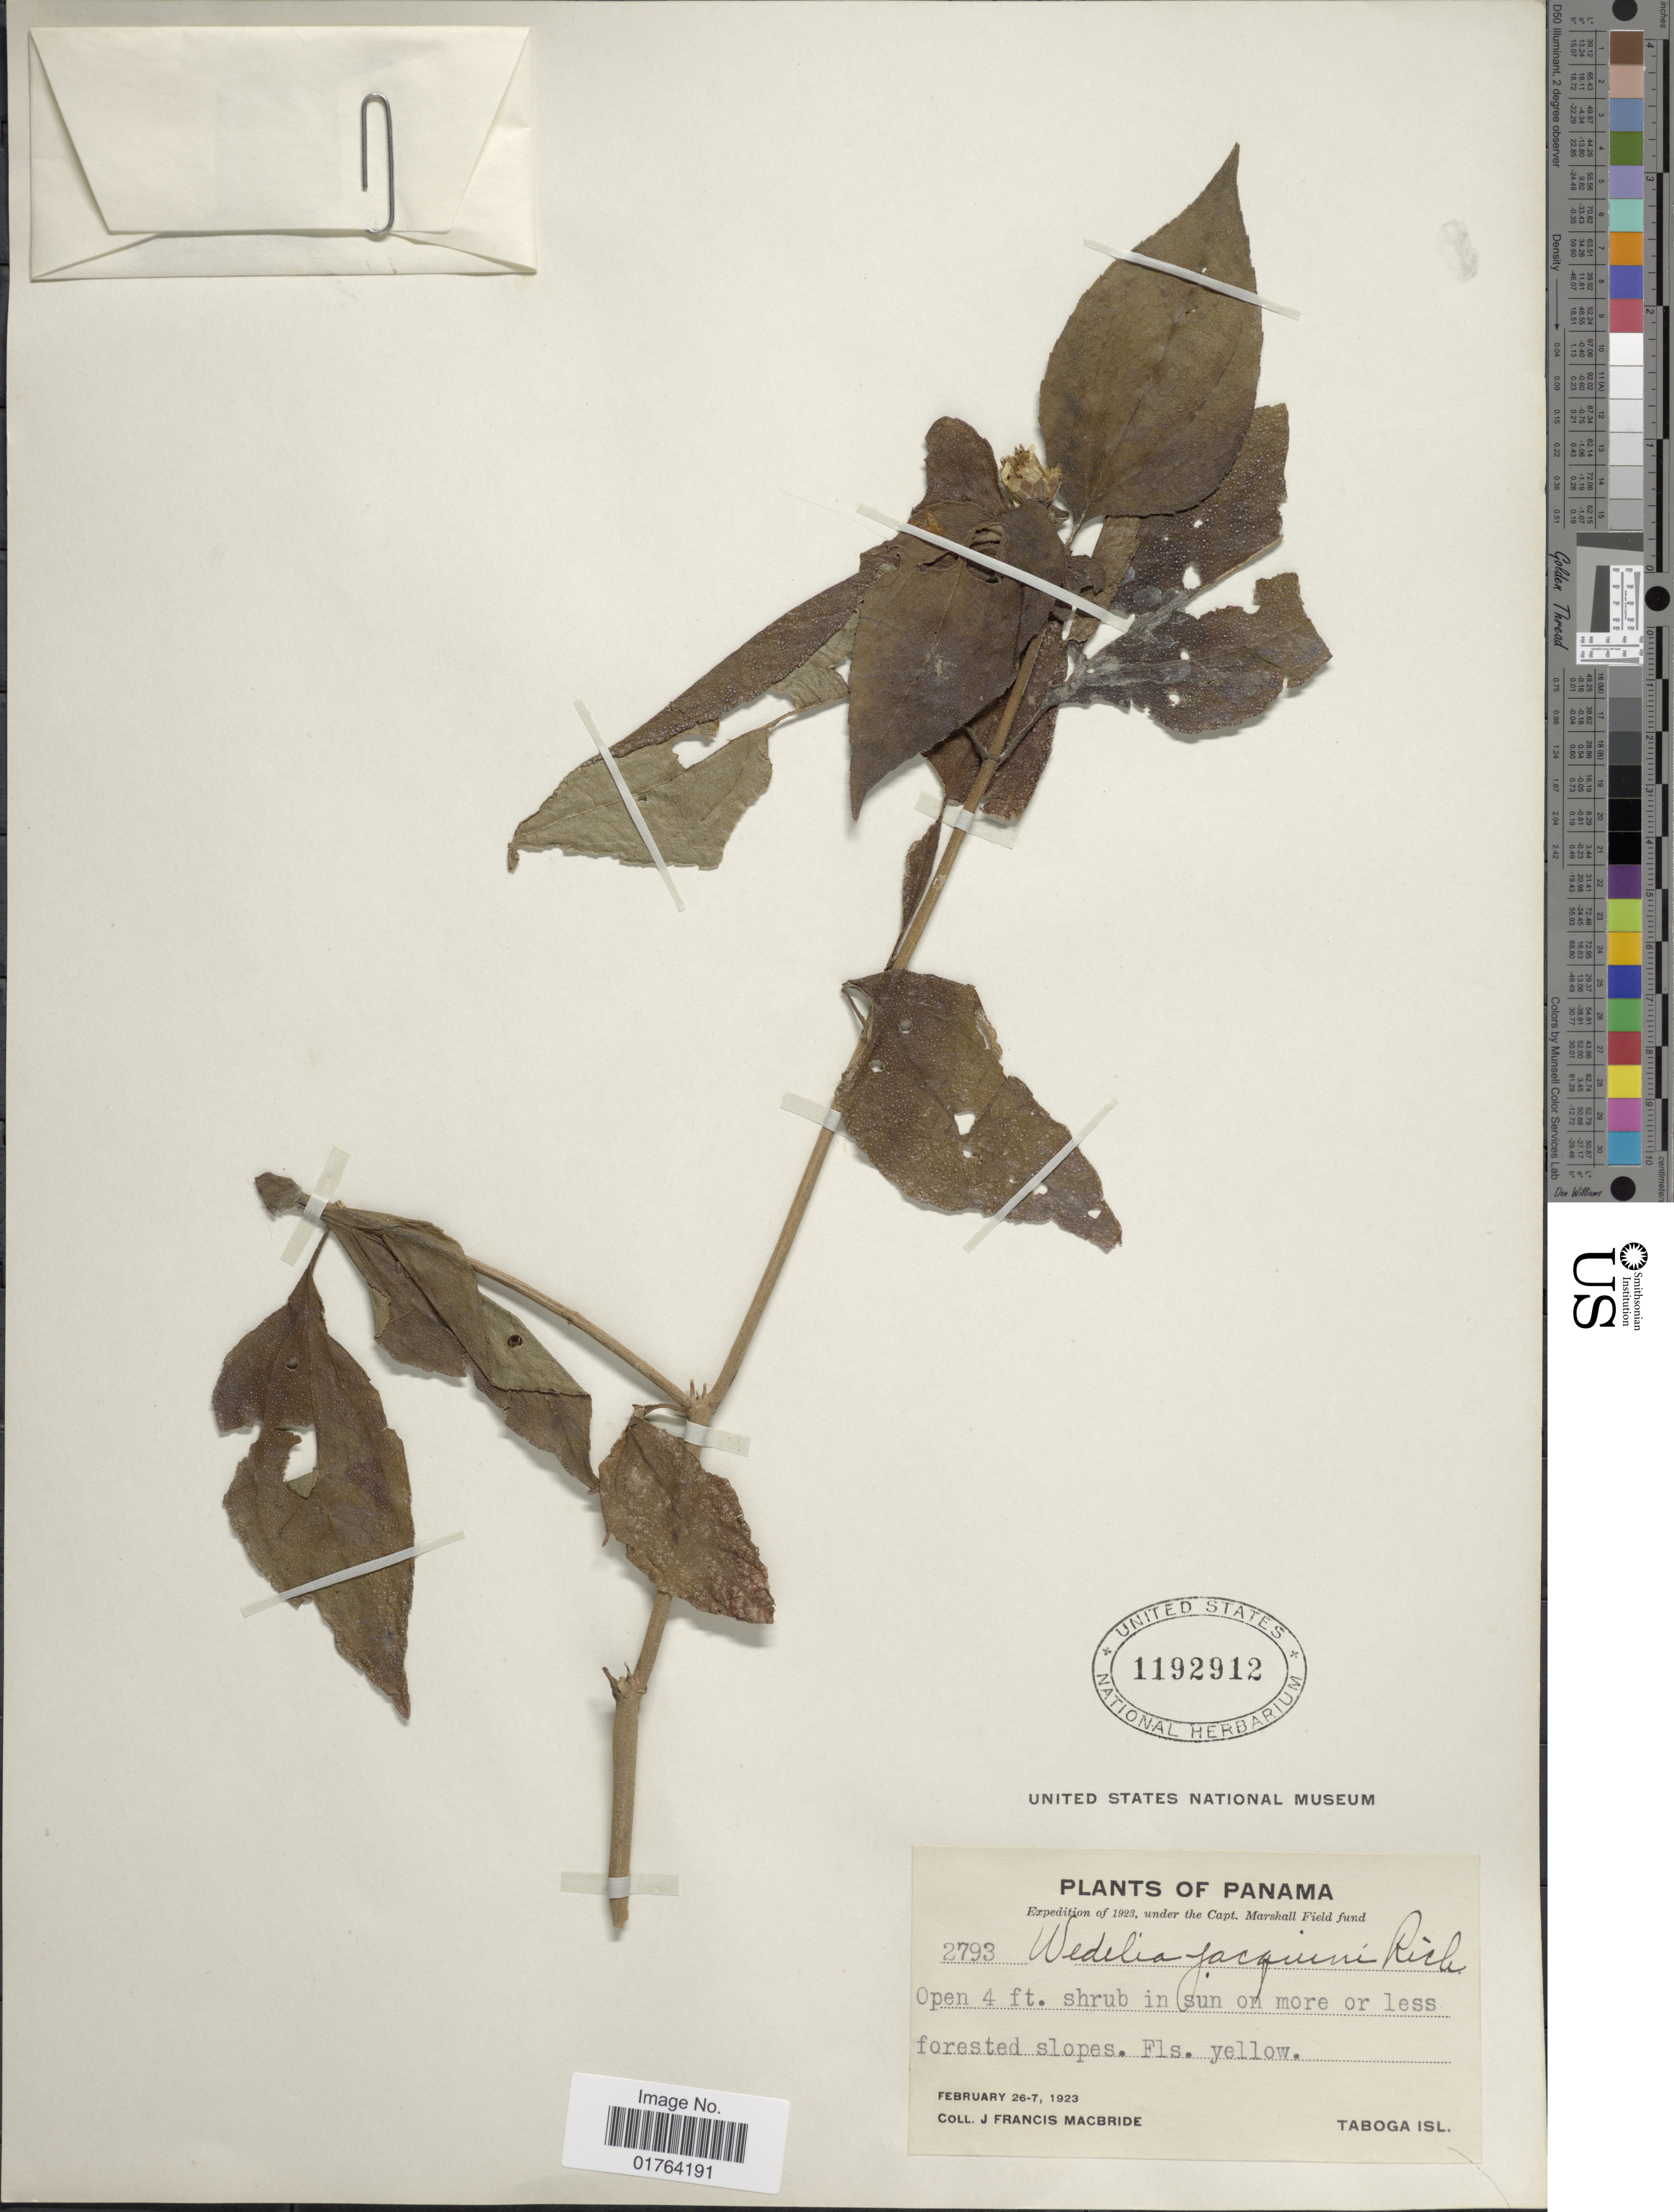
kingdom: Plantae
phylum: Tracheophyta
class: Magnoliopsida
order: Asterales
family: Asteraceae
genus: Wedelia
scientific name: Wedelia calycina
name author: Rich.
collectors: J. F. Macbride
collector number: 2793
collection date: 1923-02-26/1923-03-07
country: Panama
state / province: Panamá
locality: Taboga Isl.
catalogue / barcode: US 1192912